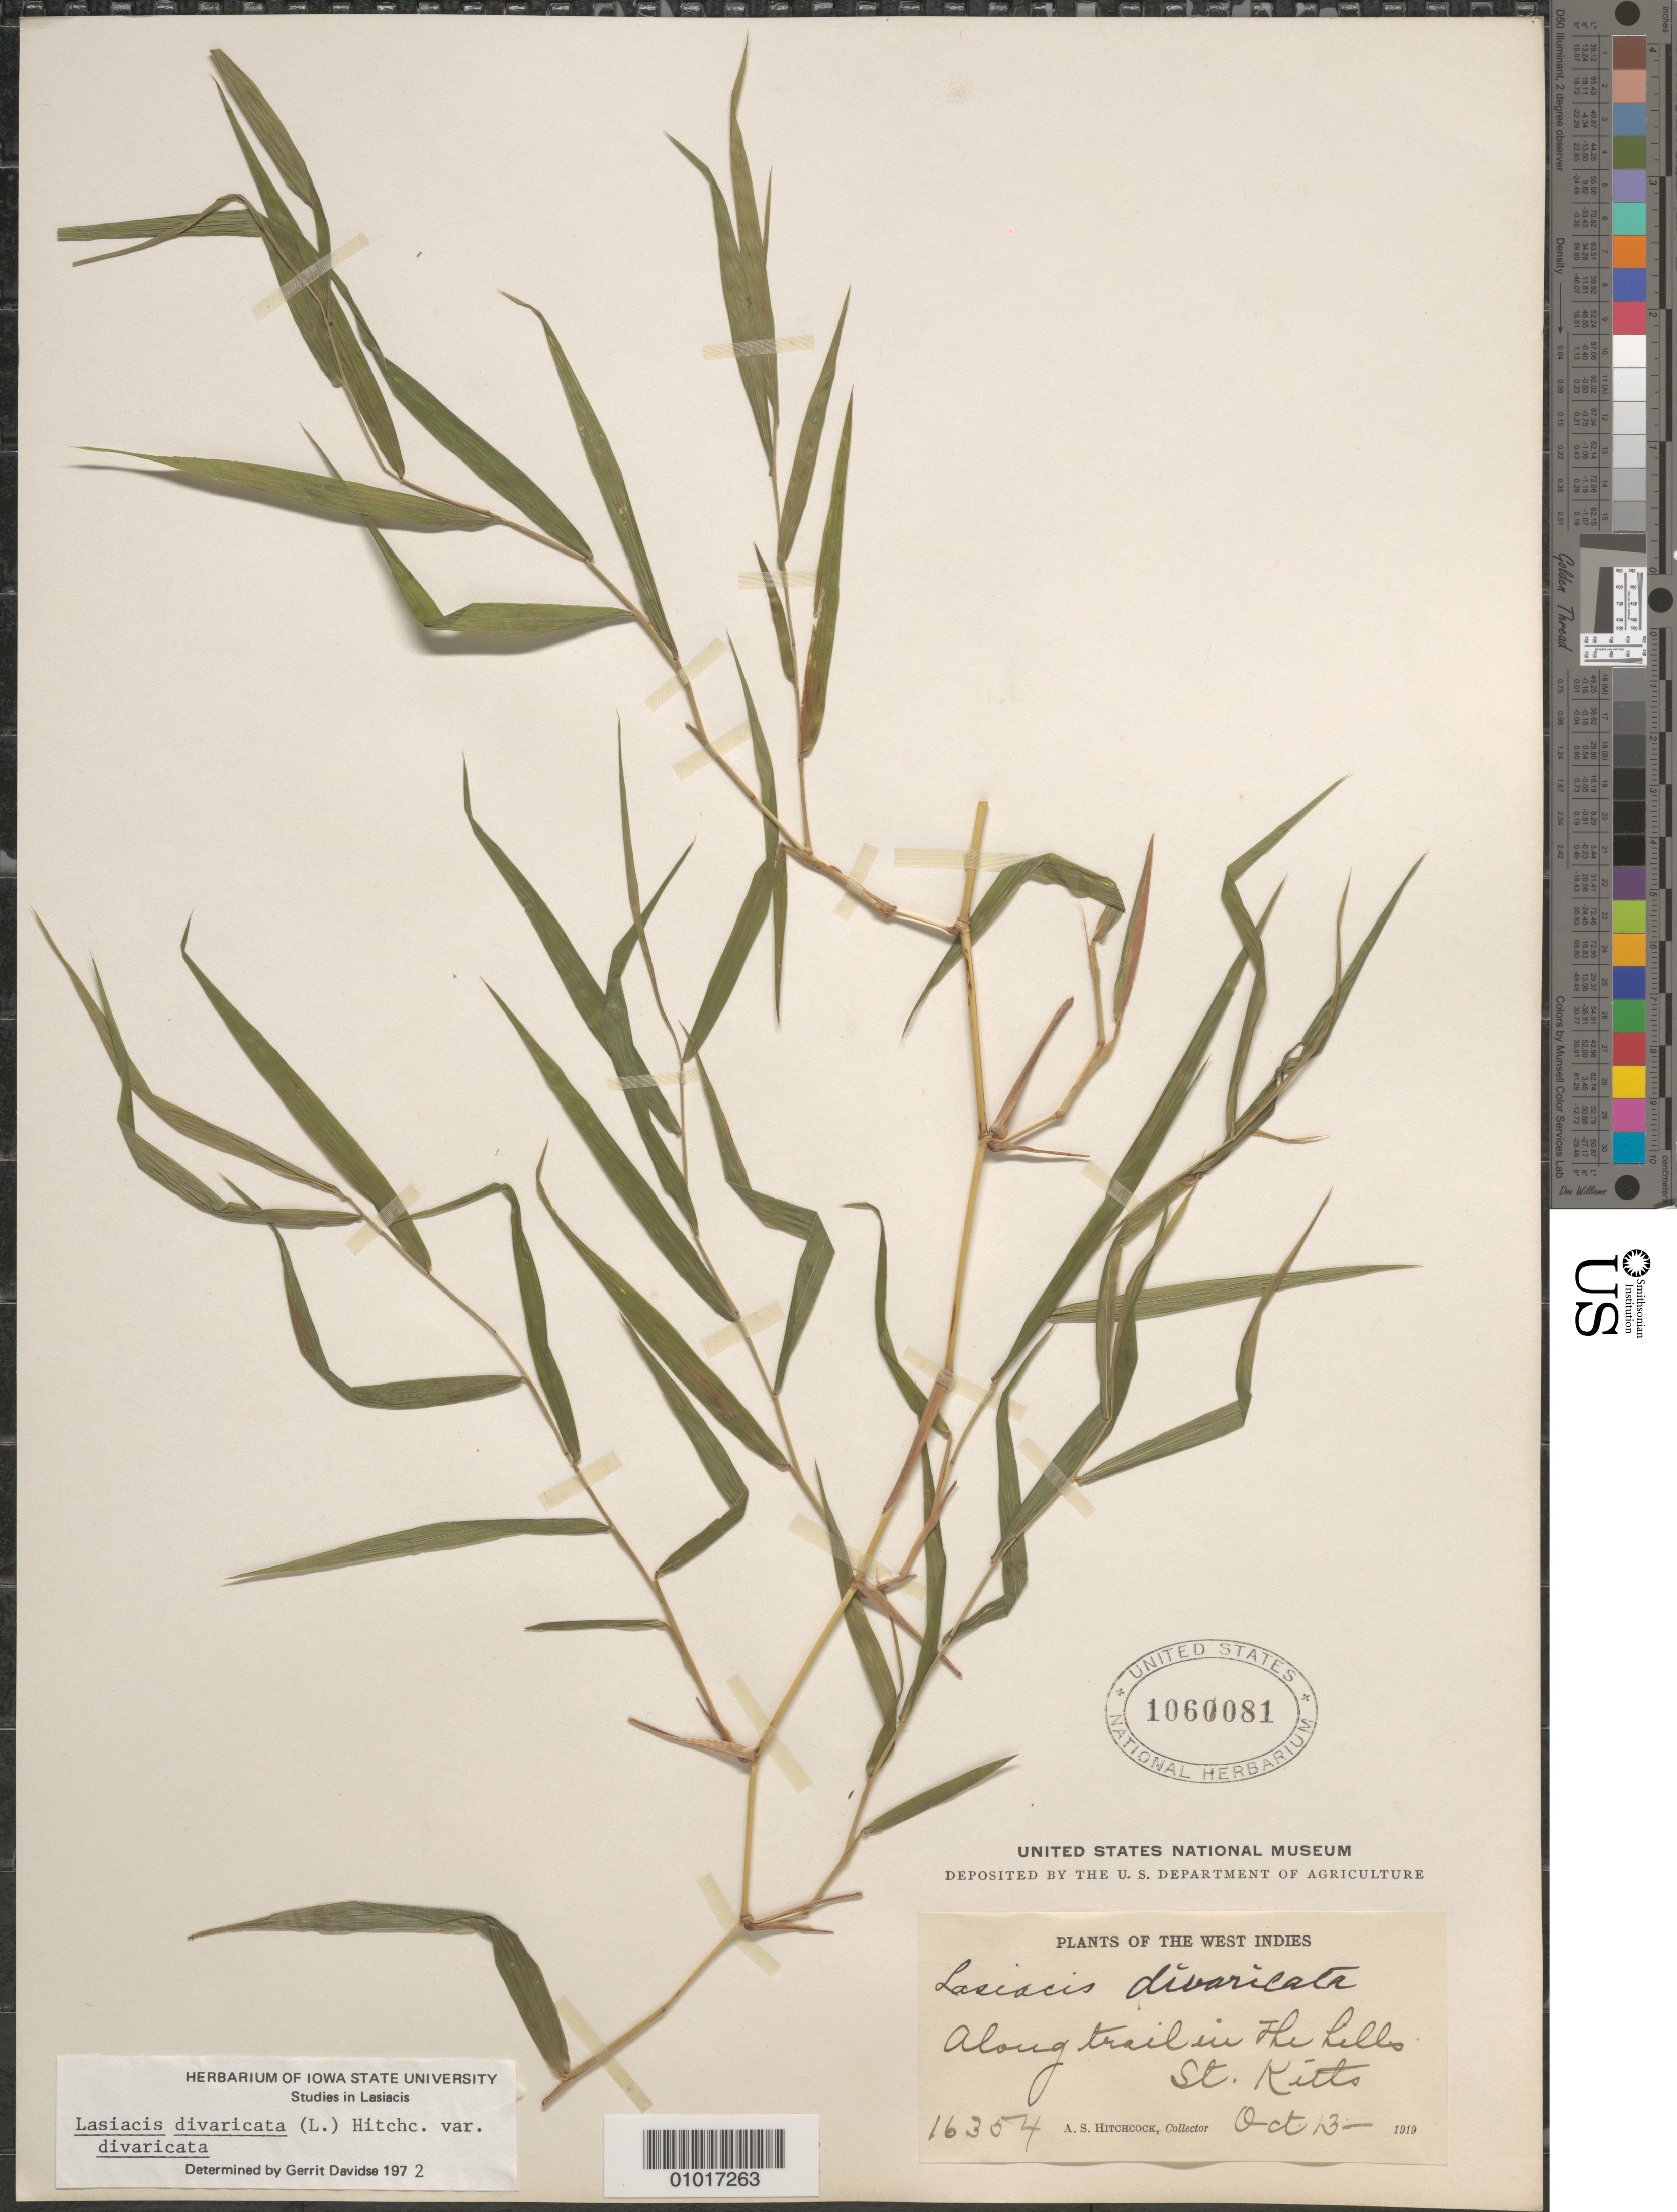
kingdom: Plantae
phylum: Tracheophyta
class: Liliopsida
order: Poales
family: Poaceae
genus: Lasiacis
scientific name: Lasiacis divaricata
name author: (L.) Hitchc.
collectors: A. S. Hitchcock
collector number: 16354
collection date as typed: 13 Oct 1919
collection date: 1919-10-13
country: St. Christopher-Nevis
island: St. Christopher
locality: Along trail in the hills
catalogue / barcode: US 1060081